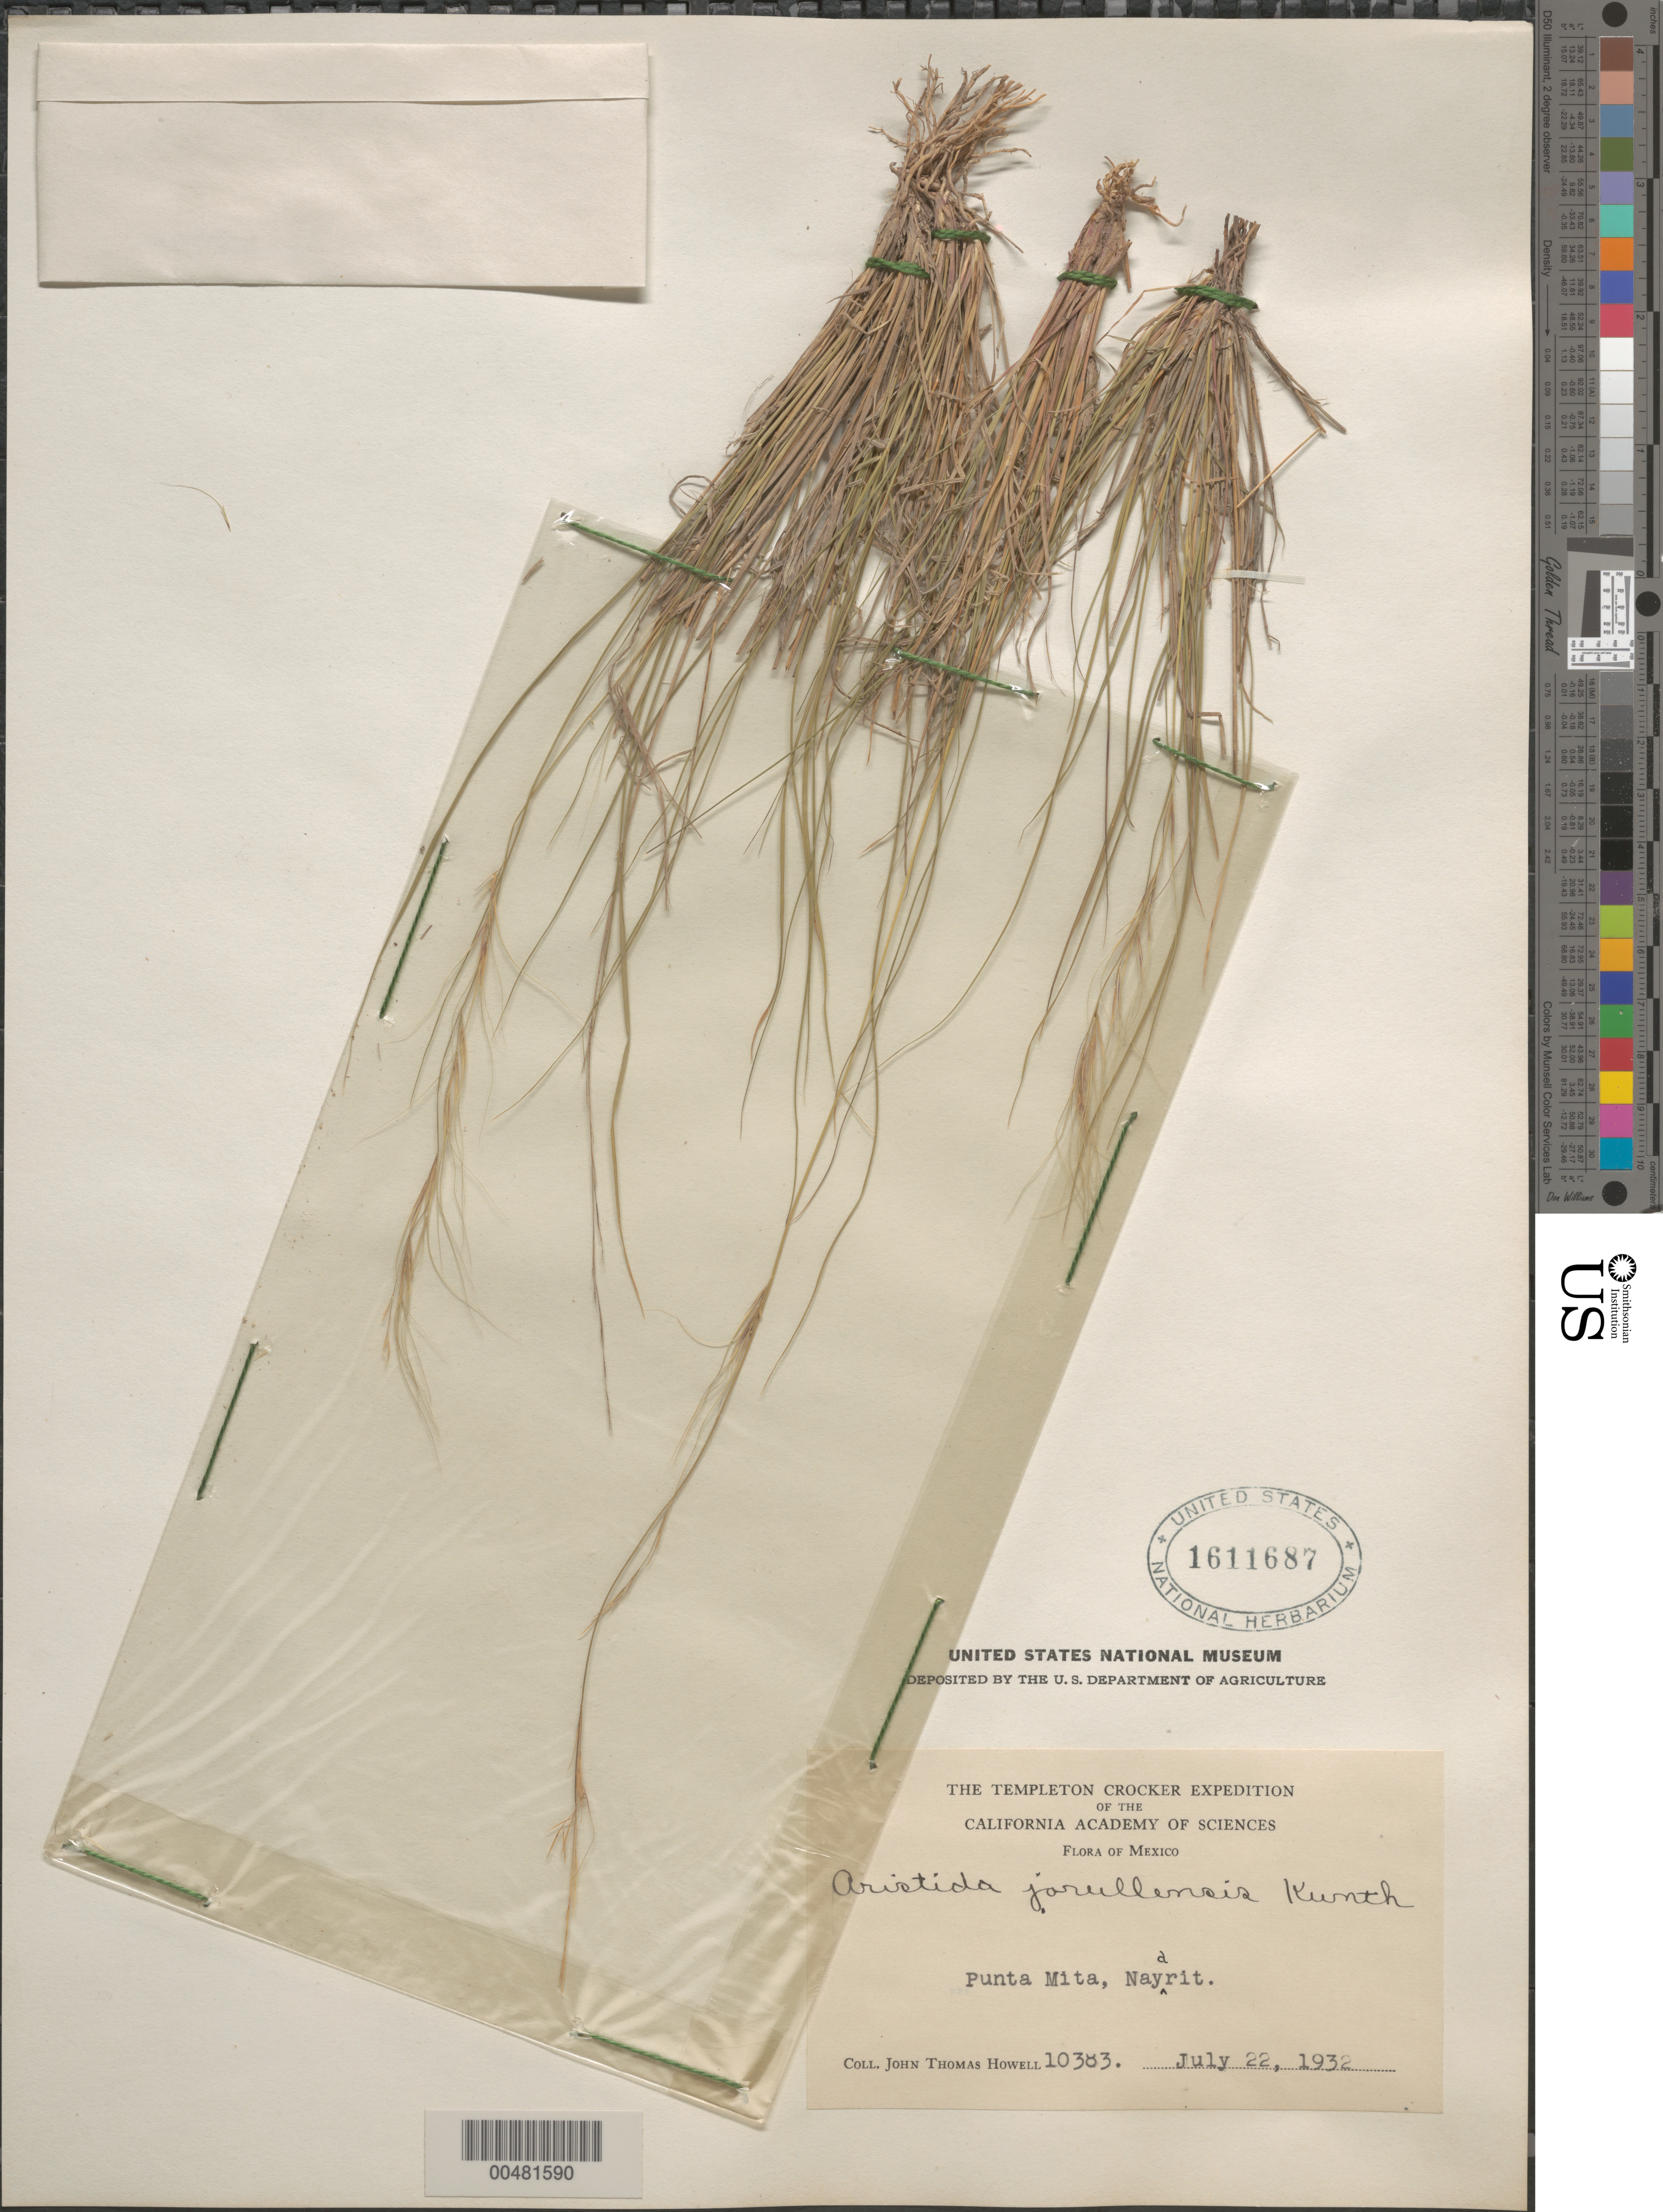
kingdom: Plantae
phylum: Tracheophyta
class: Liliopsida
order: Poales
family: Poaceae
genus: Aristida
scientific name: Aristida jorullensis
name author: Kunth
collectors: J. T. Howell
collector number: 10383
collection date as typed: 22 Jul 1932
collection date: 1932-07-22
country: Mexico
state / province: Nayarit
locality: Punta Mita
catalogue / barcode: US 1611687